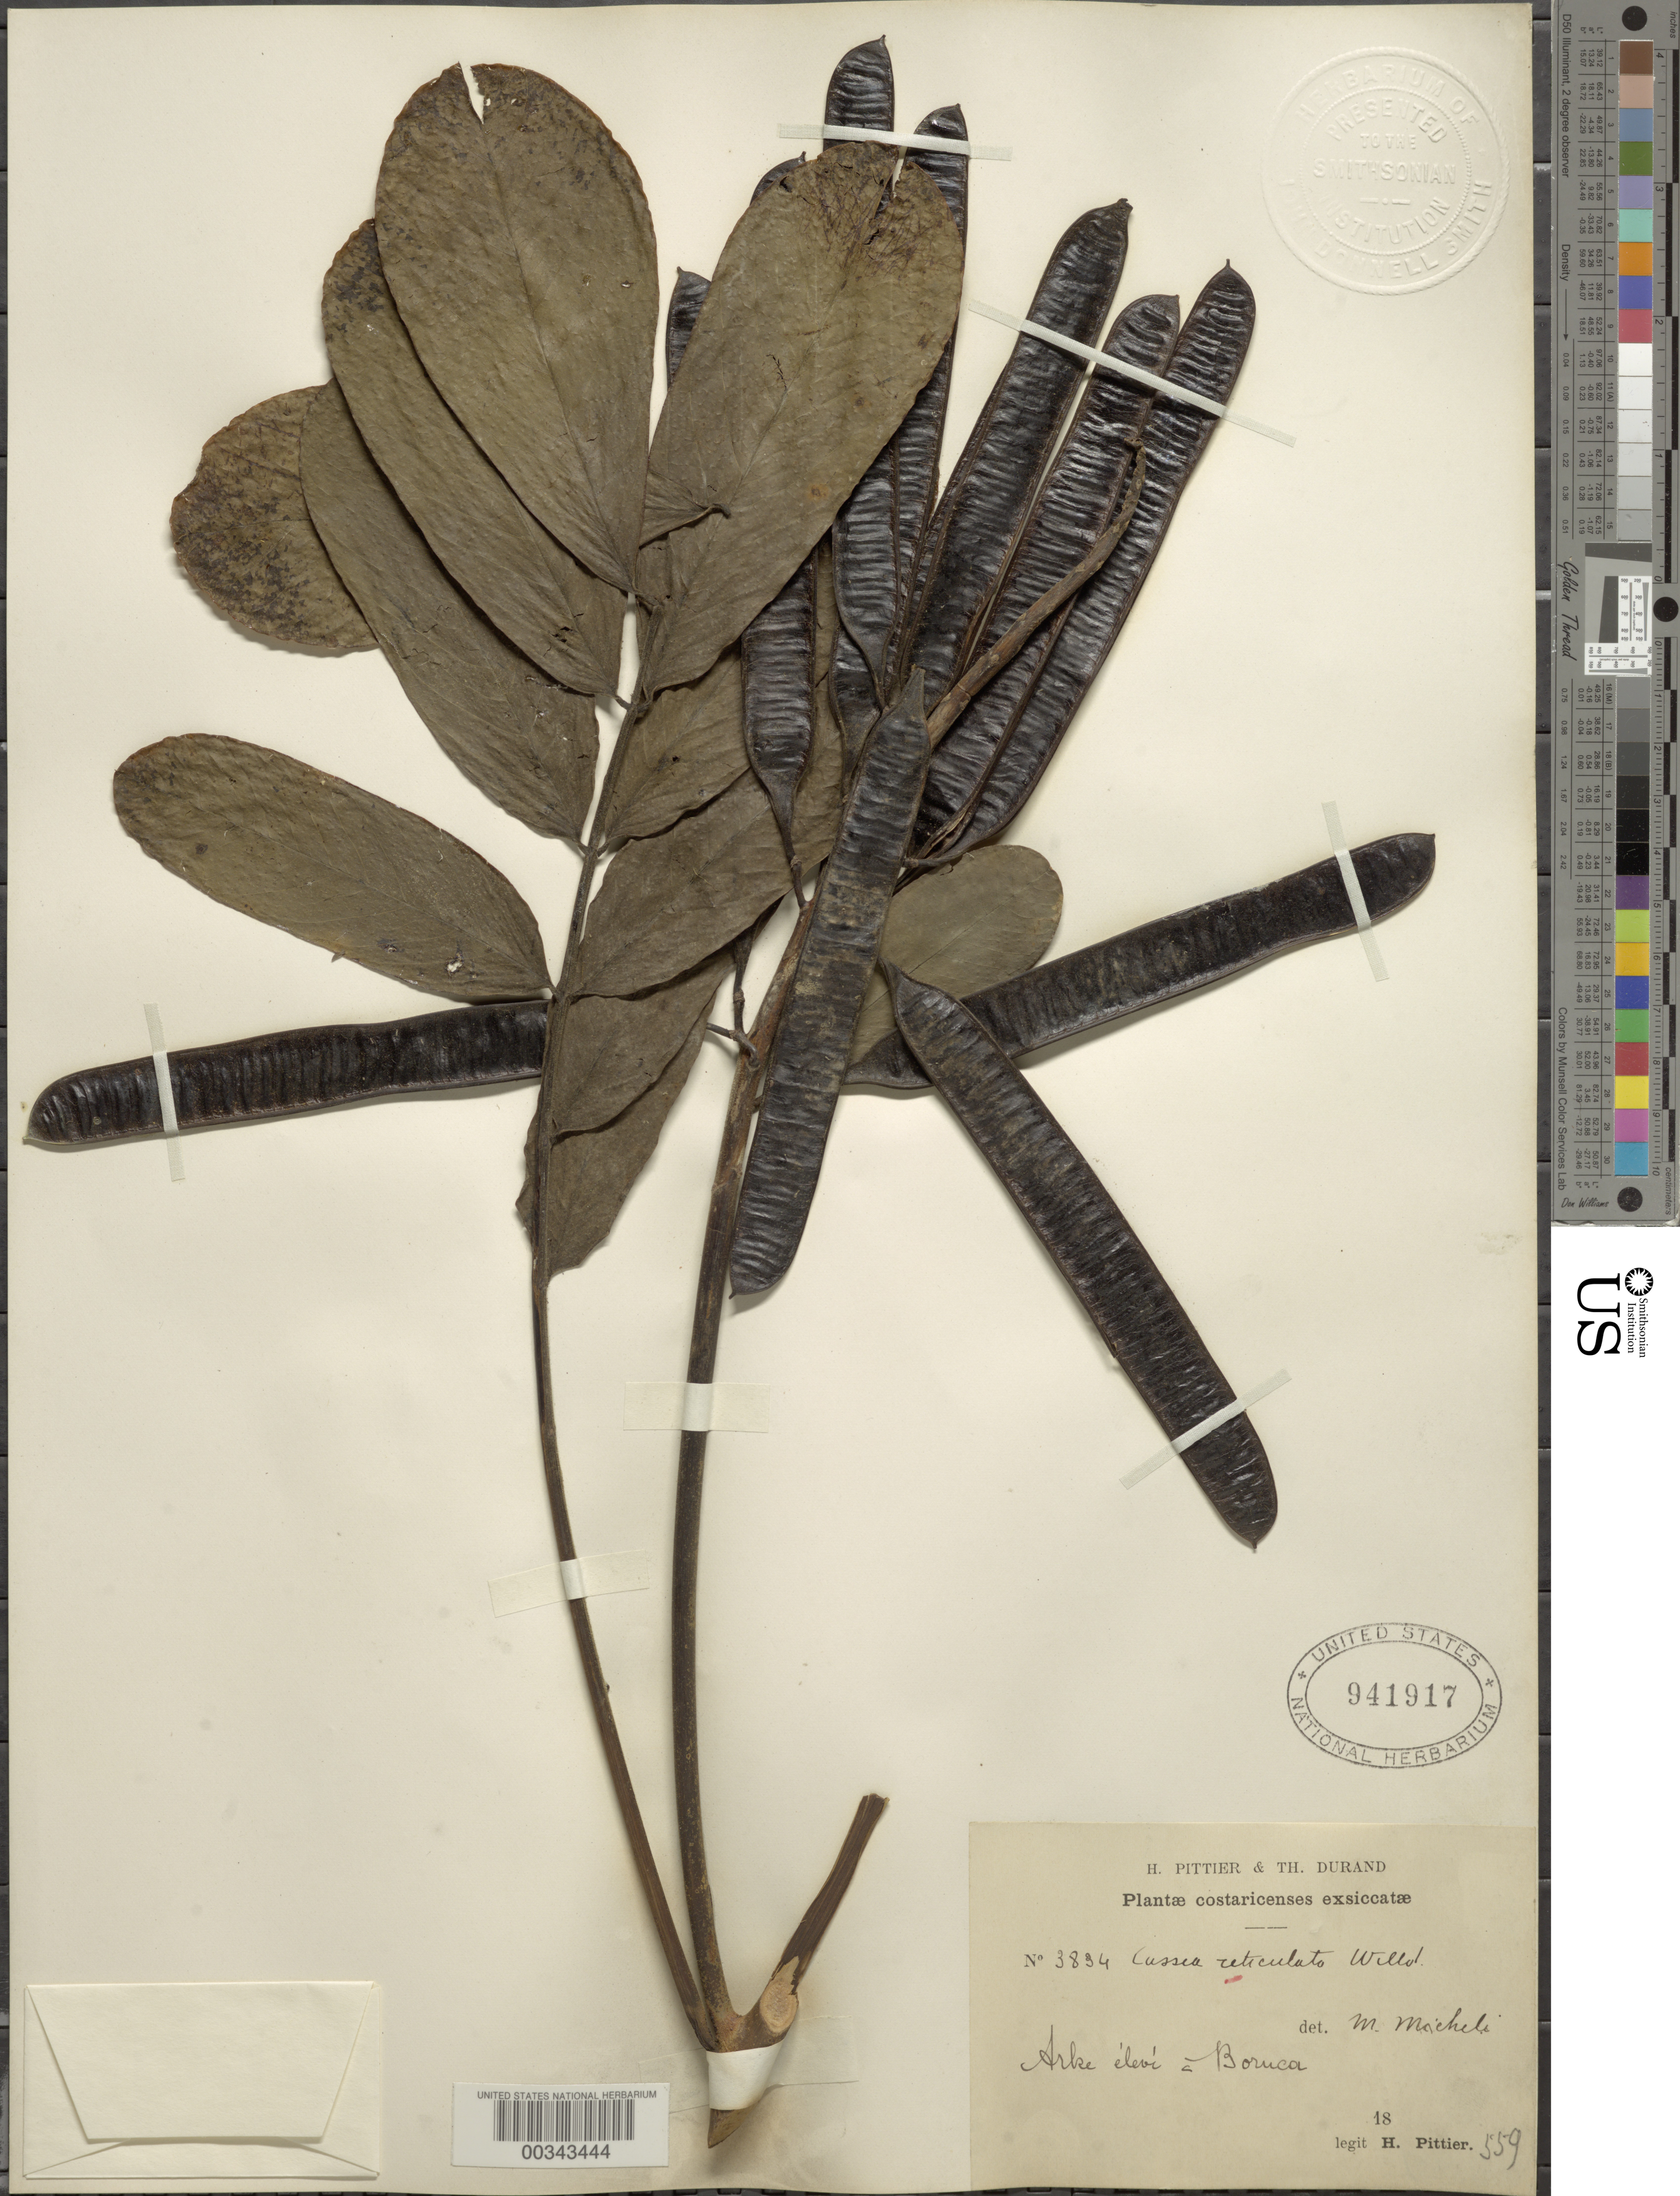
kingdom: Plantae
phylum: Tracheophyta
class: Magnoliopsida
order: Fabales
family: Fabaceae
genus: Senna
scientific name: Senna reticulata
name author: (Willd.) H.S. Irwin & Barneby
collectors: H. F. Pittier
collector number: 3834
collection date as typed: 18--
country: Costa Rica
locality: Boruca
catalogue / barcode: US 941917